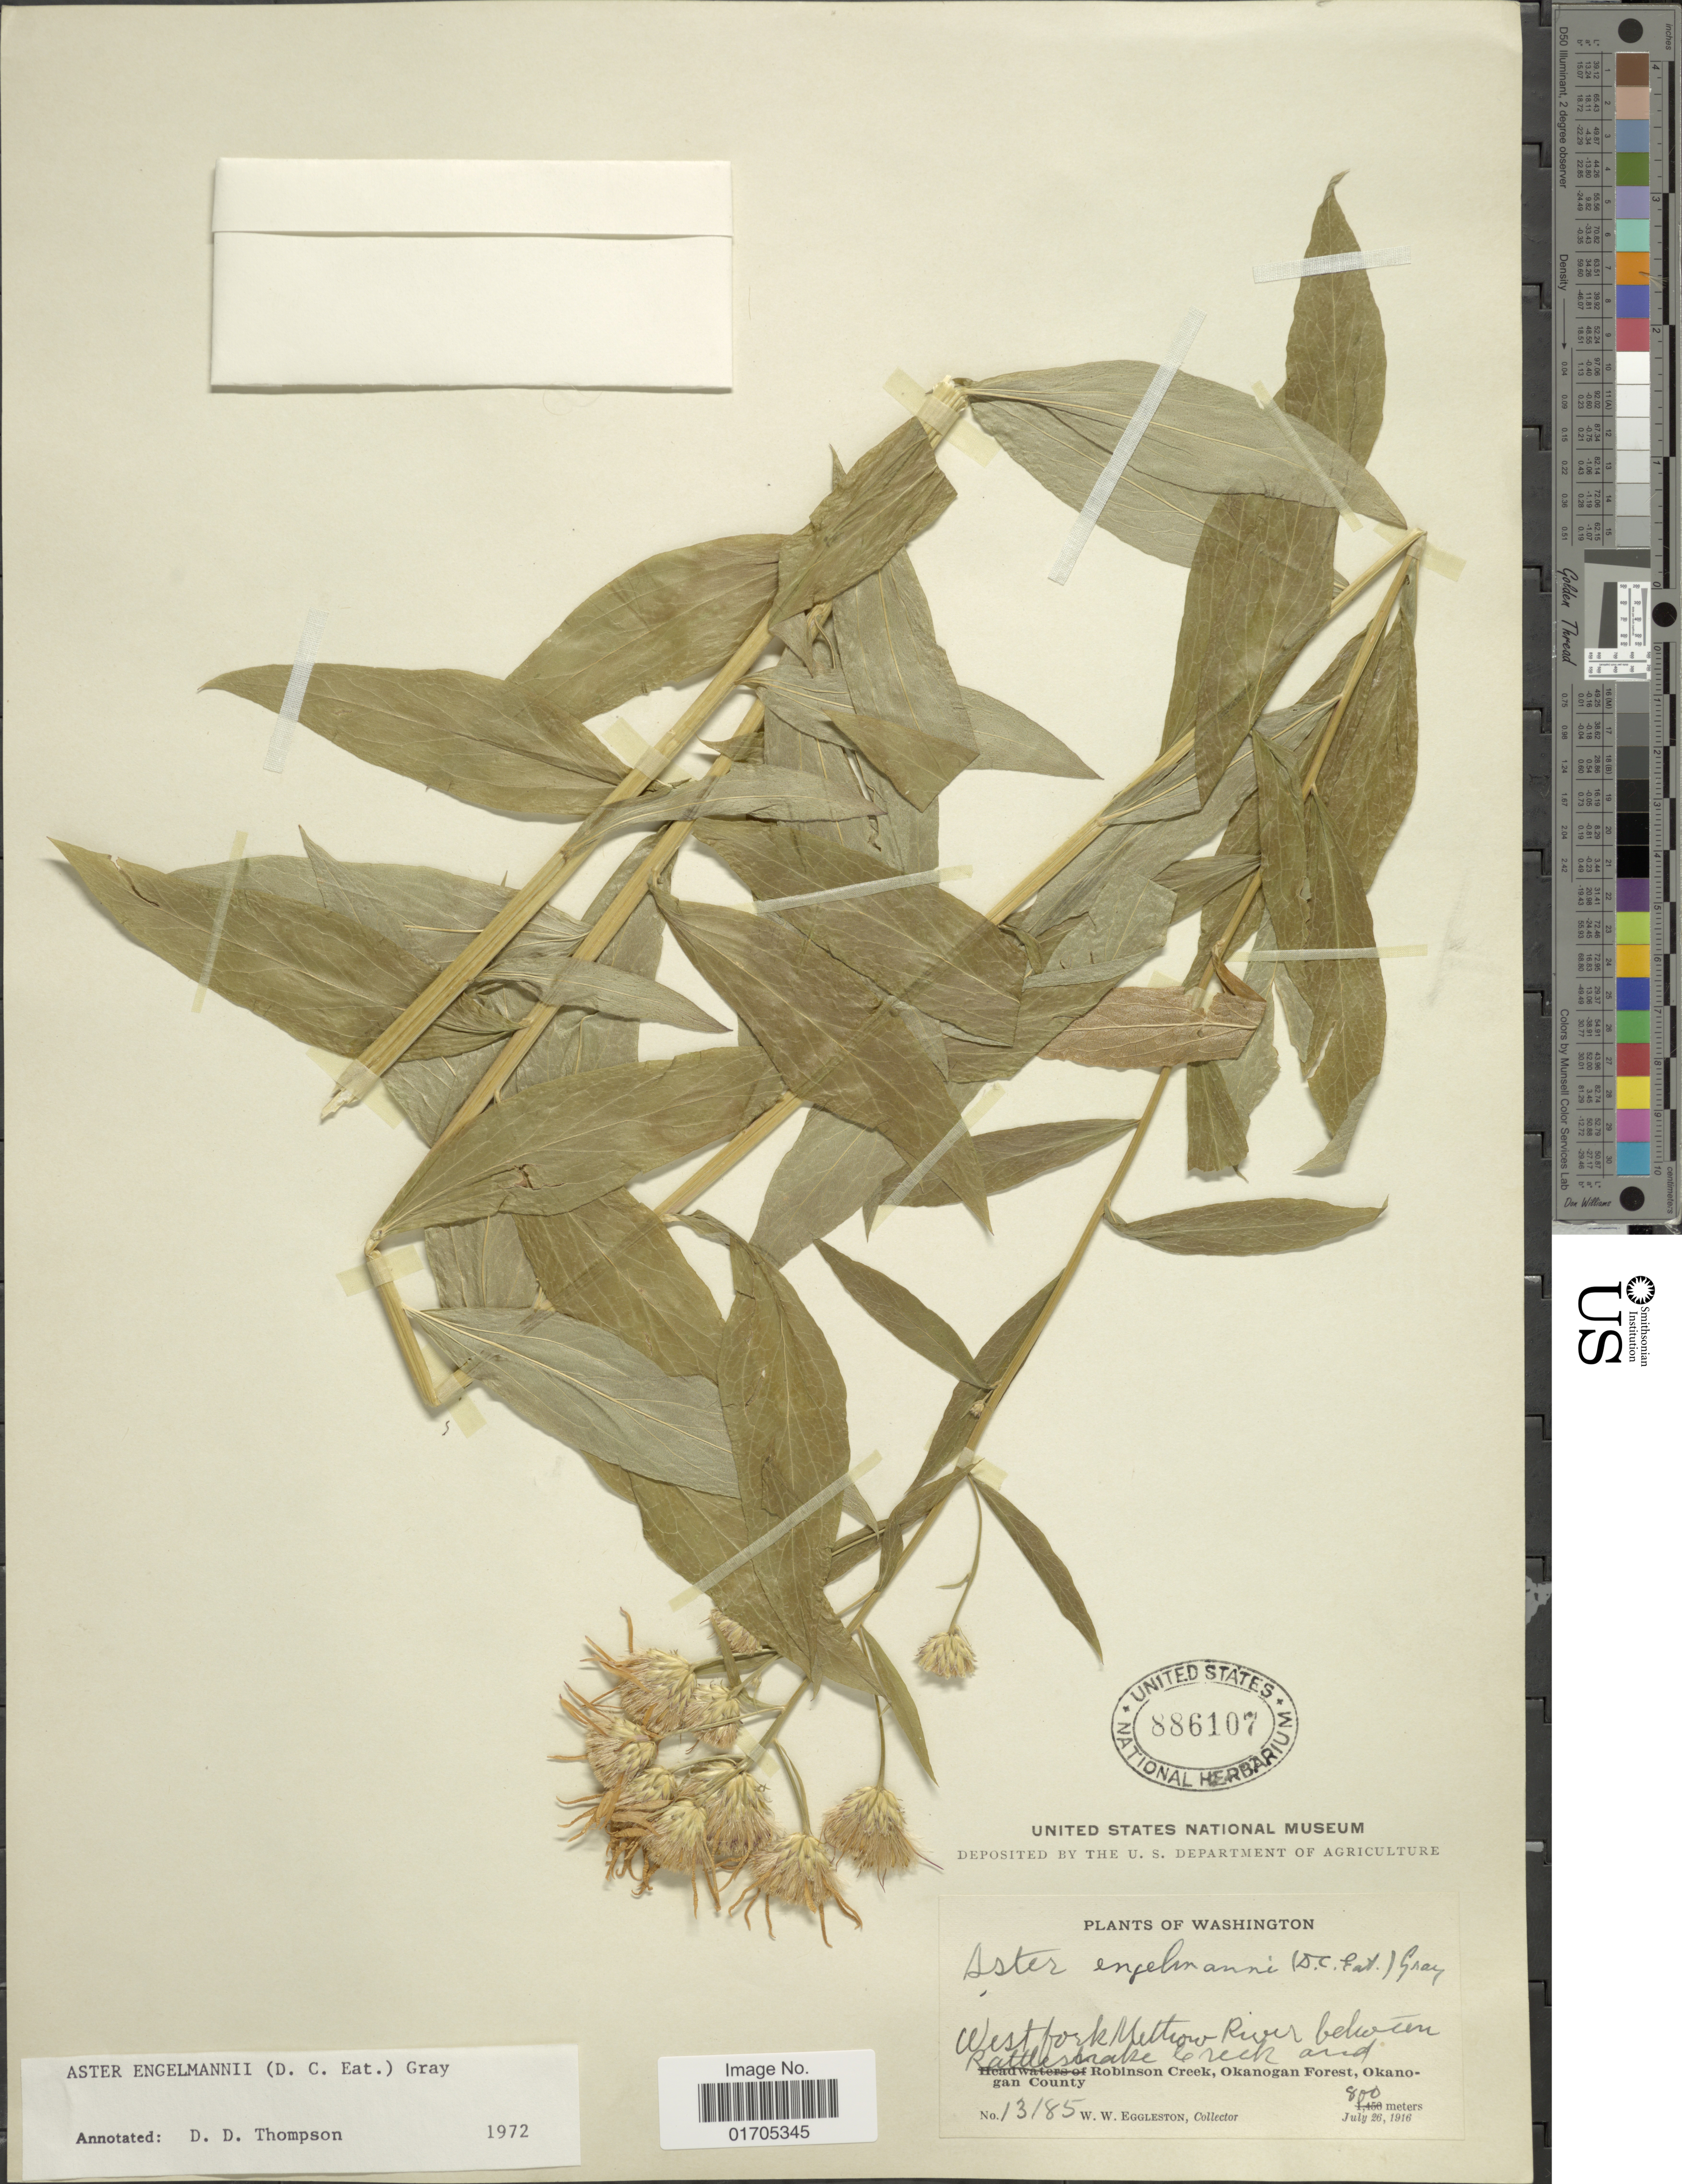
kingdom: Plantae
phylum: Tracheophyta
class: Magnoliopsida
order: Asterales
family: Asteraceae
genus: Eucephalus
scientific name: Eucephalus engelmannii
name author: (D.C. Eaton) Greene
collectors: W. W. Eggleston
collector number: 13185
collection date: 1916-07-26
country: United States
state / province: Washington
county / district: Okanogan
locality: Washington. West fork Methow River between Rattlesnake Creek and Robinson Creek, Okanogan Forest, Okanogan County.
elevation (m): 800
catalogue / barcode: US 886107